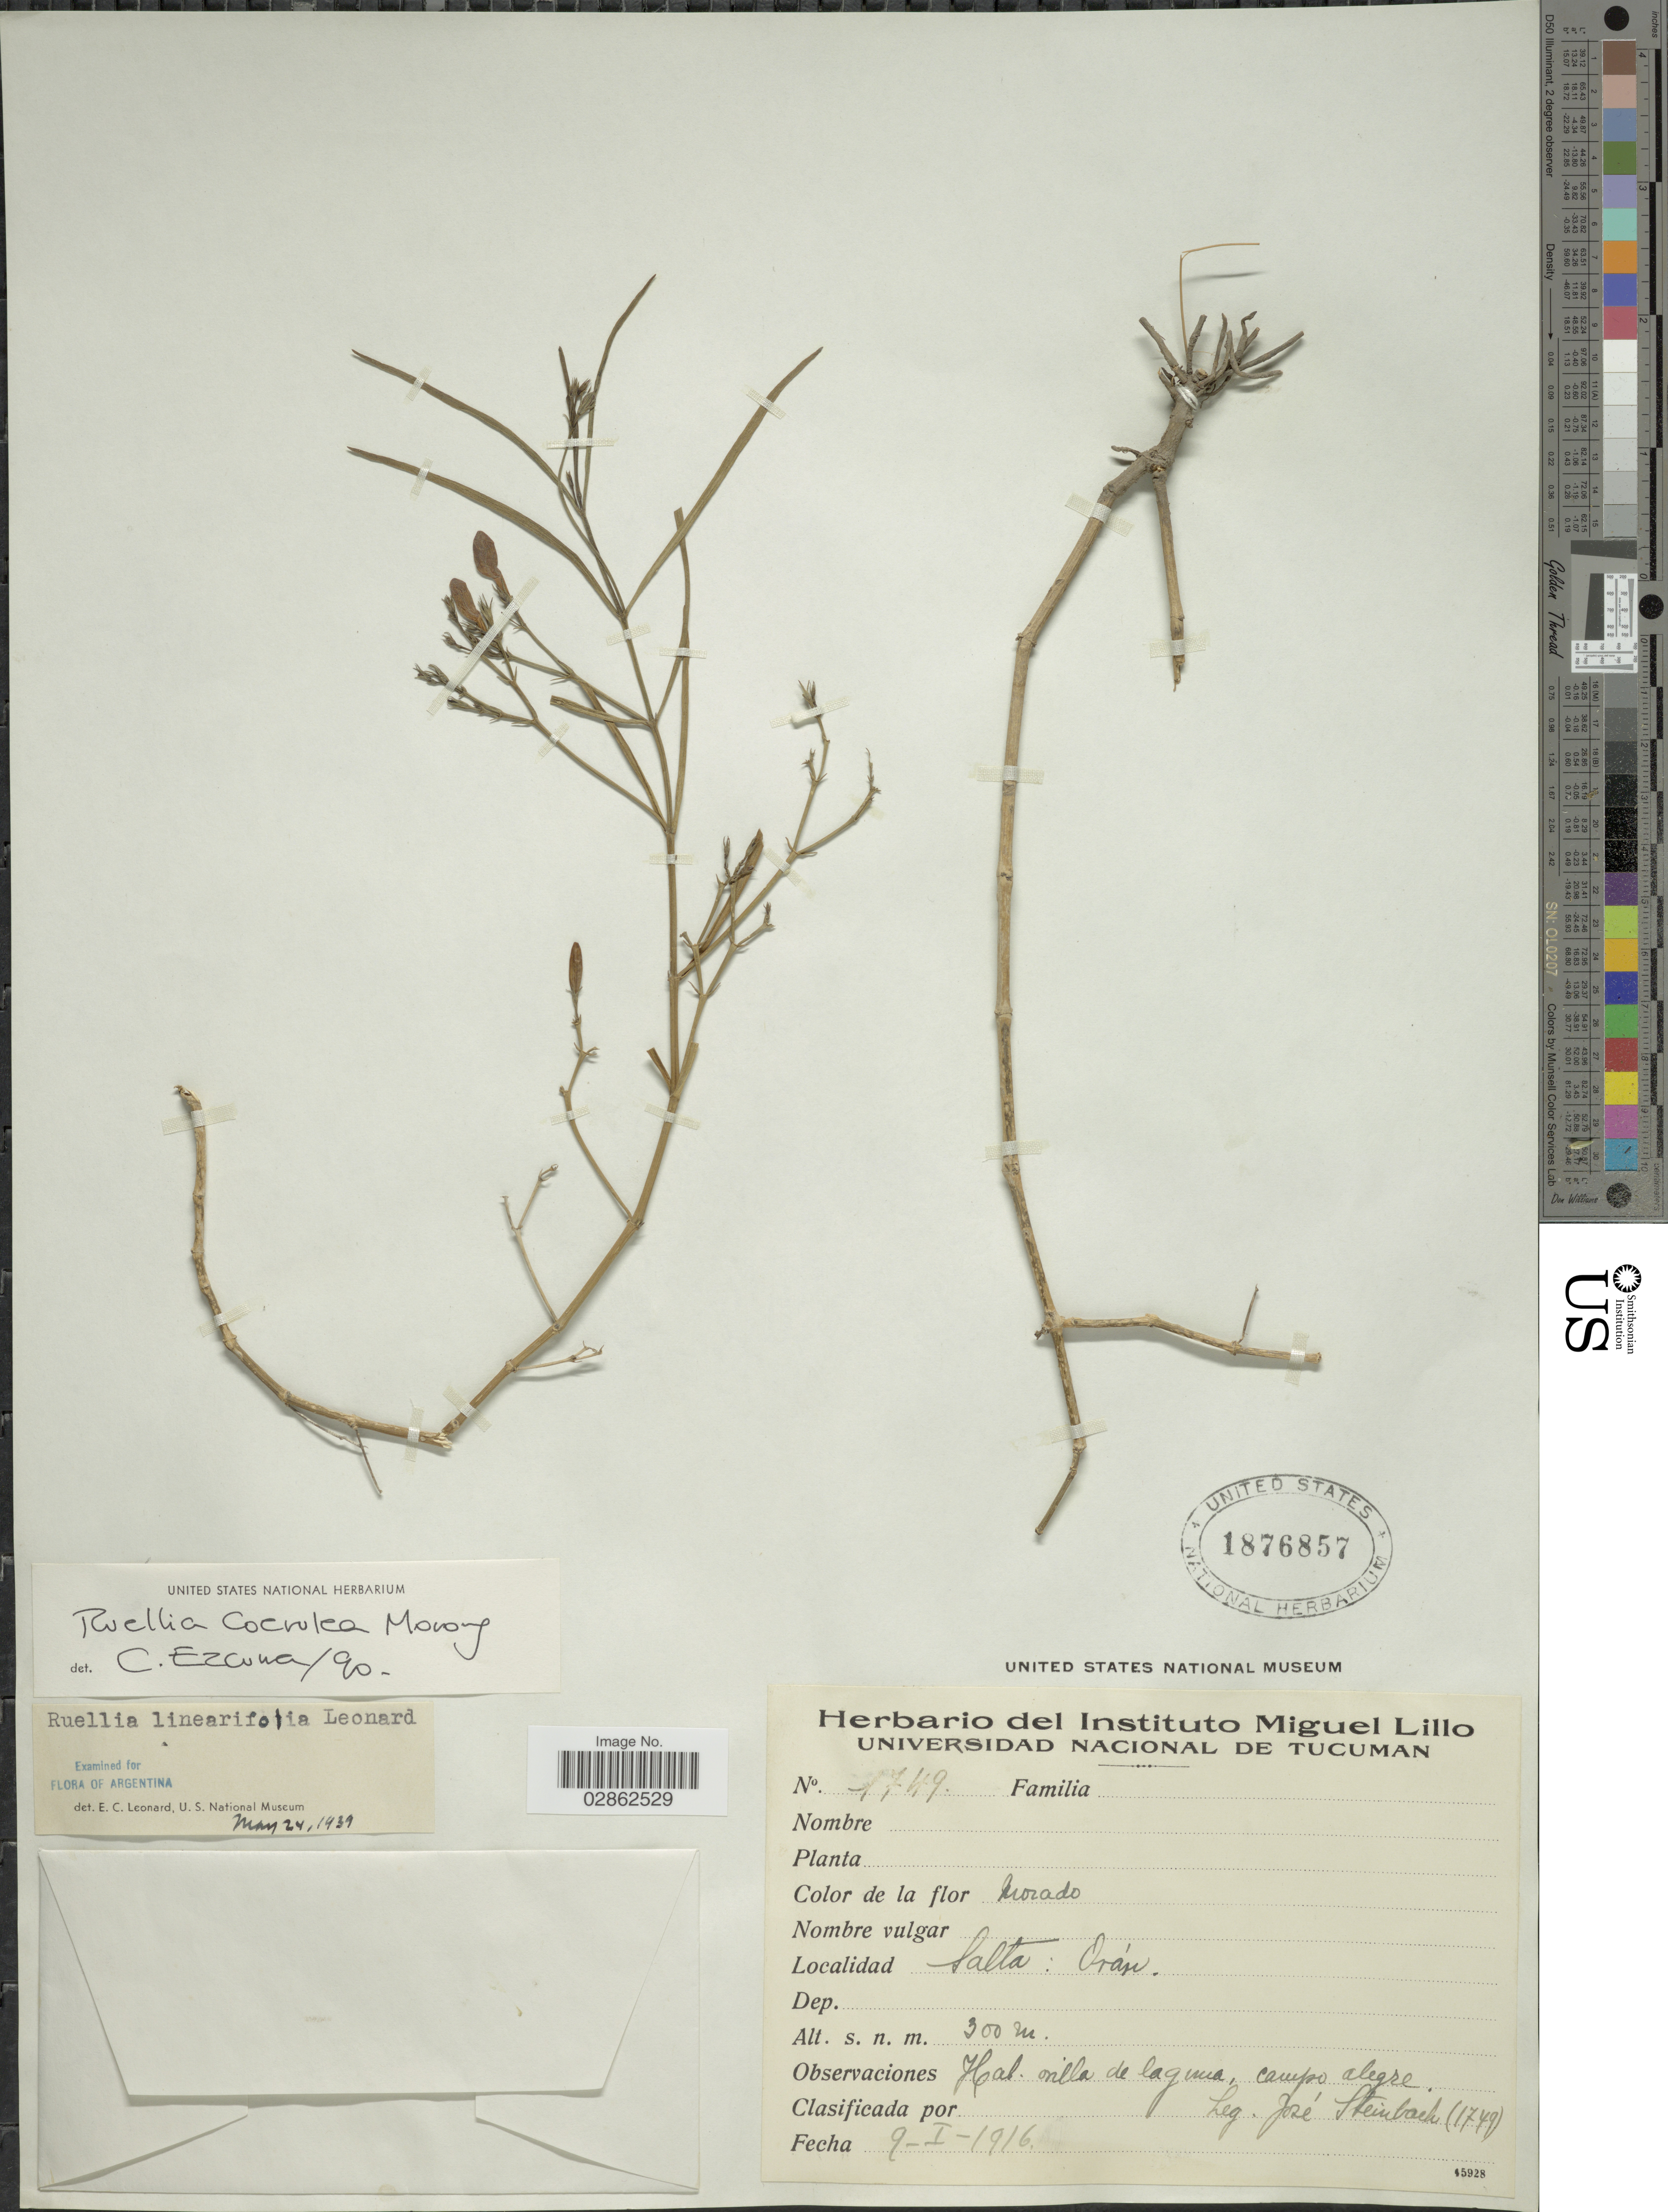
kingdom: Plantae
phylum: Tracheophyta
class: Magnoliopsida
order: Lamiales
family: Acanthaceae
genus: Ruellia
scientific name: Ruellia coerulea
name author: Morong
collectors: J. Steinbach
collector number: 1749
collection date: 1916-01-09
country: Argentina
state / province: Salta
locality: Orán.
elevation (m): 300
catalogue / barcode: US 1876857